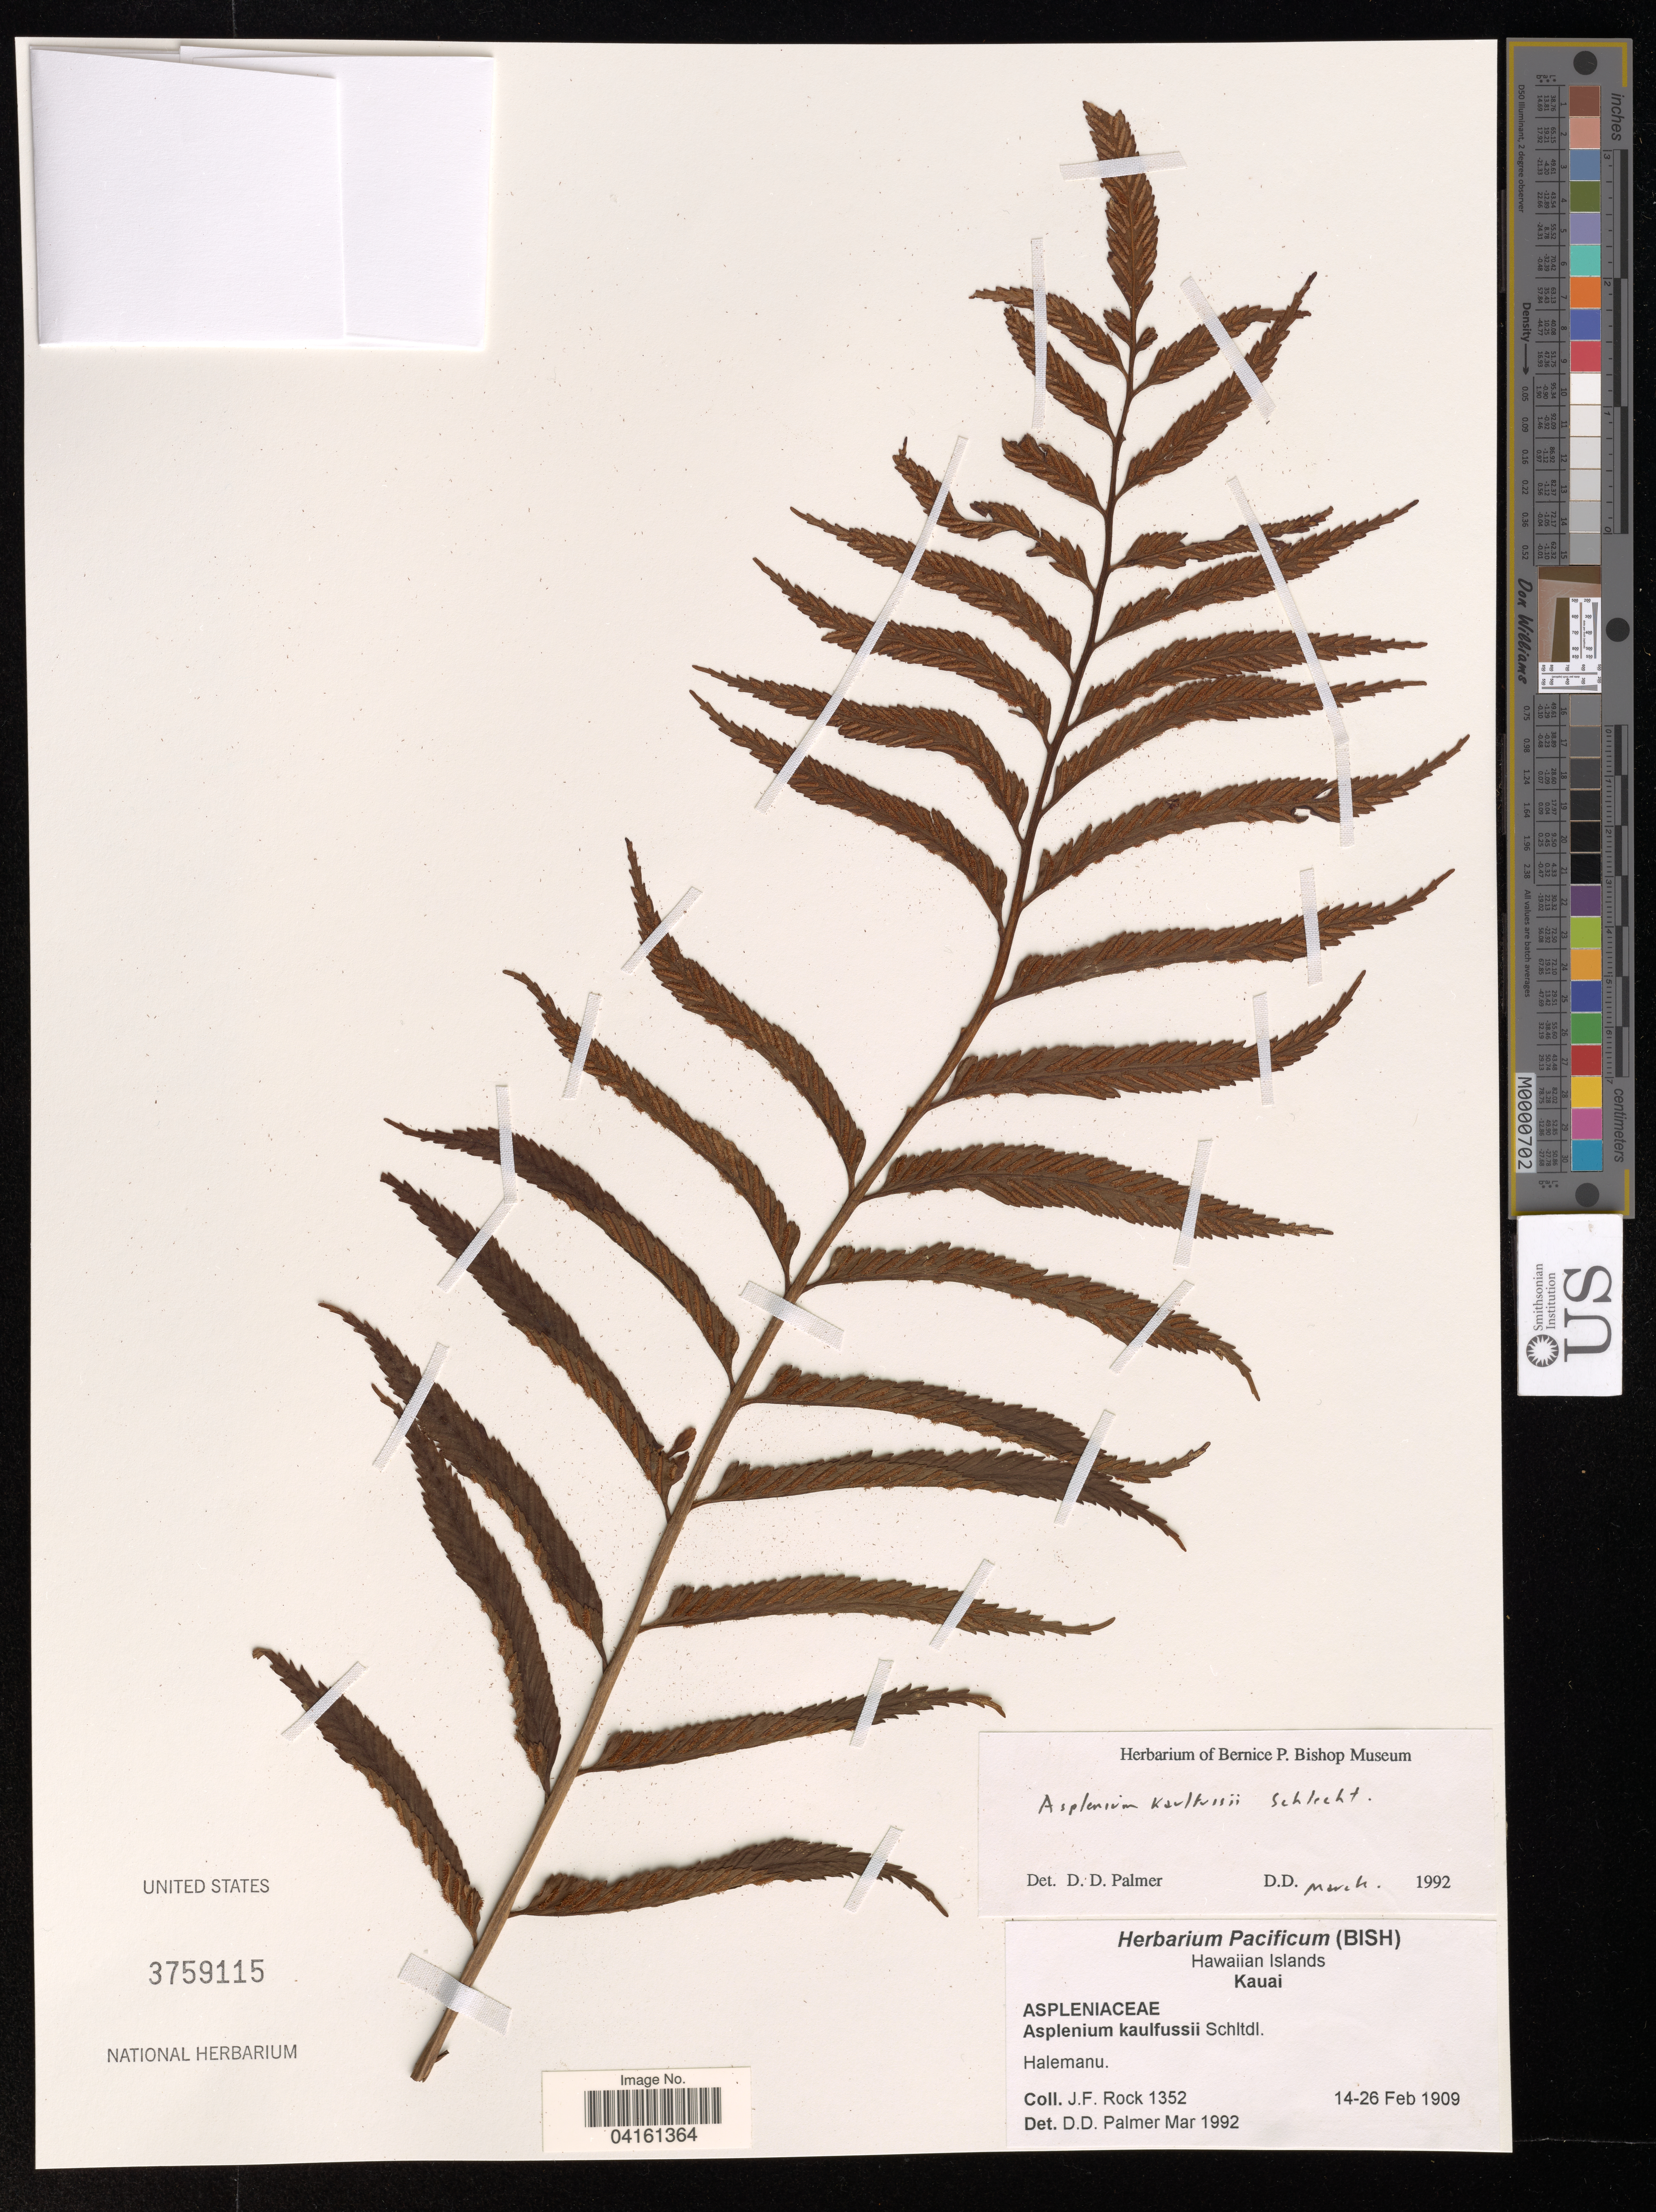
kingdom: Plantae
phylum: Tracheophyta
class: Polypodiopsida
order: Polypodiales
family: Aspleniaceae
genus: Asplenium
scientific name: Asplenium kaulfussii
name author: Schltdl.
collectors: J. Rock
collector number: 1352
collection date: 1909-02-14/1909-02-26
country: United States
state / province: Hawaii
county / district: Kauai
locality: Hawaiian Islands. Kauai. Halemanu.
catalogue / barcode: US 3759115